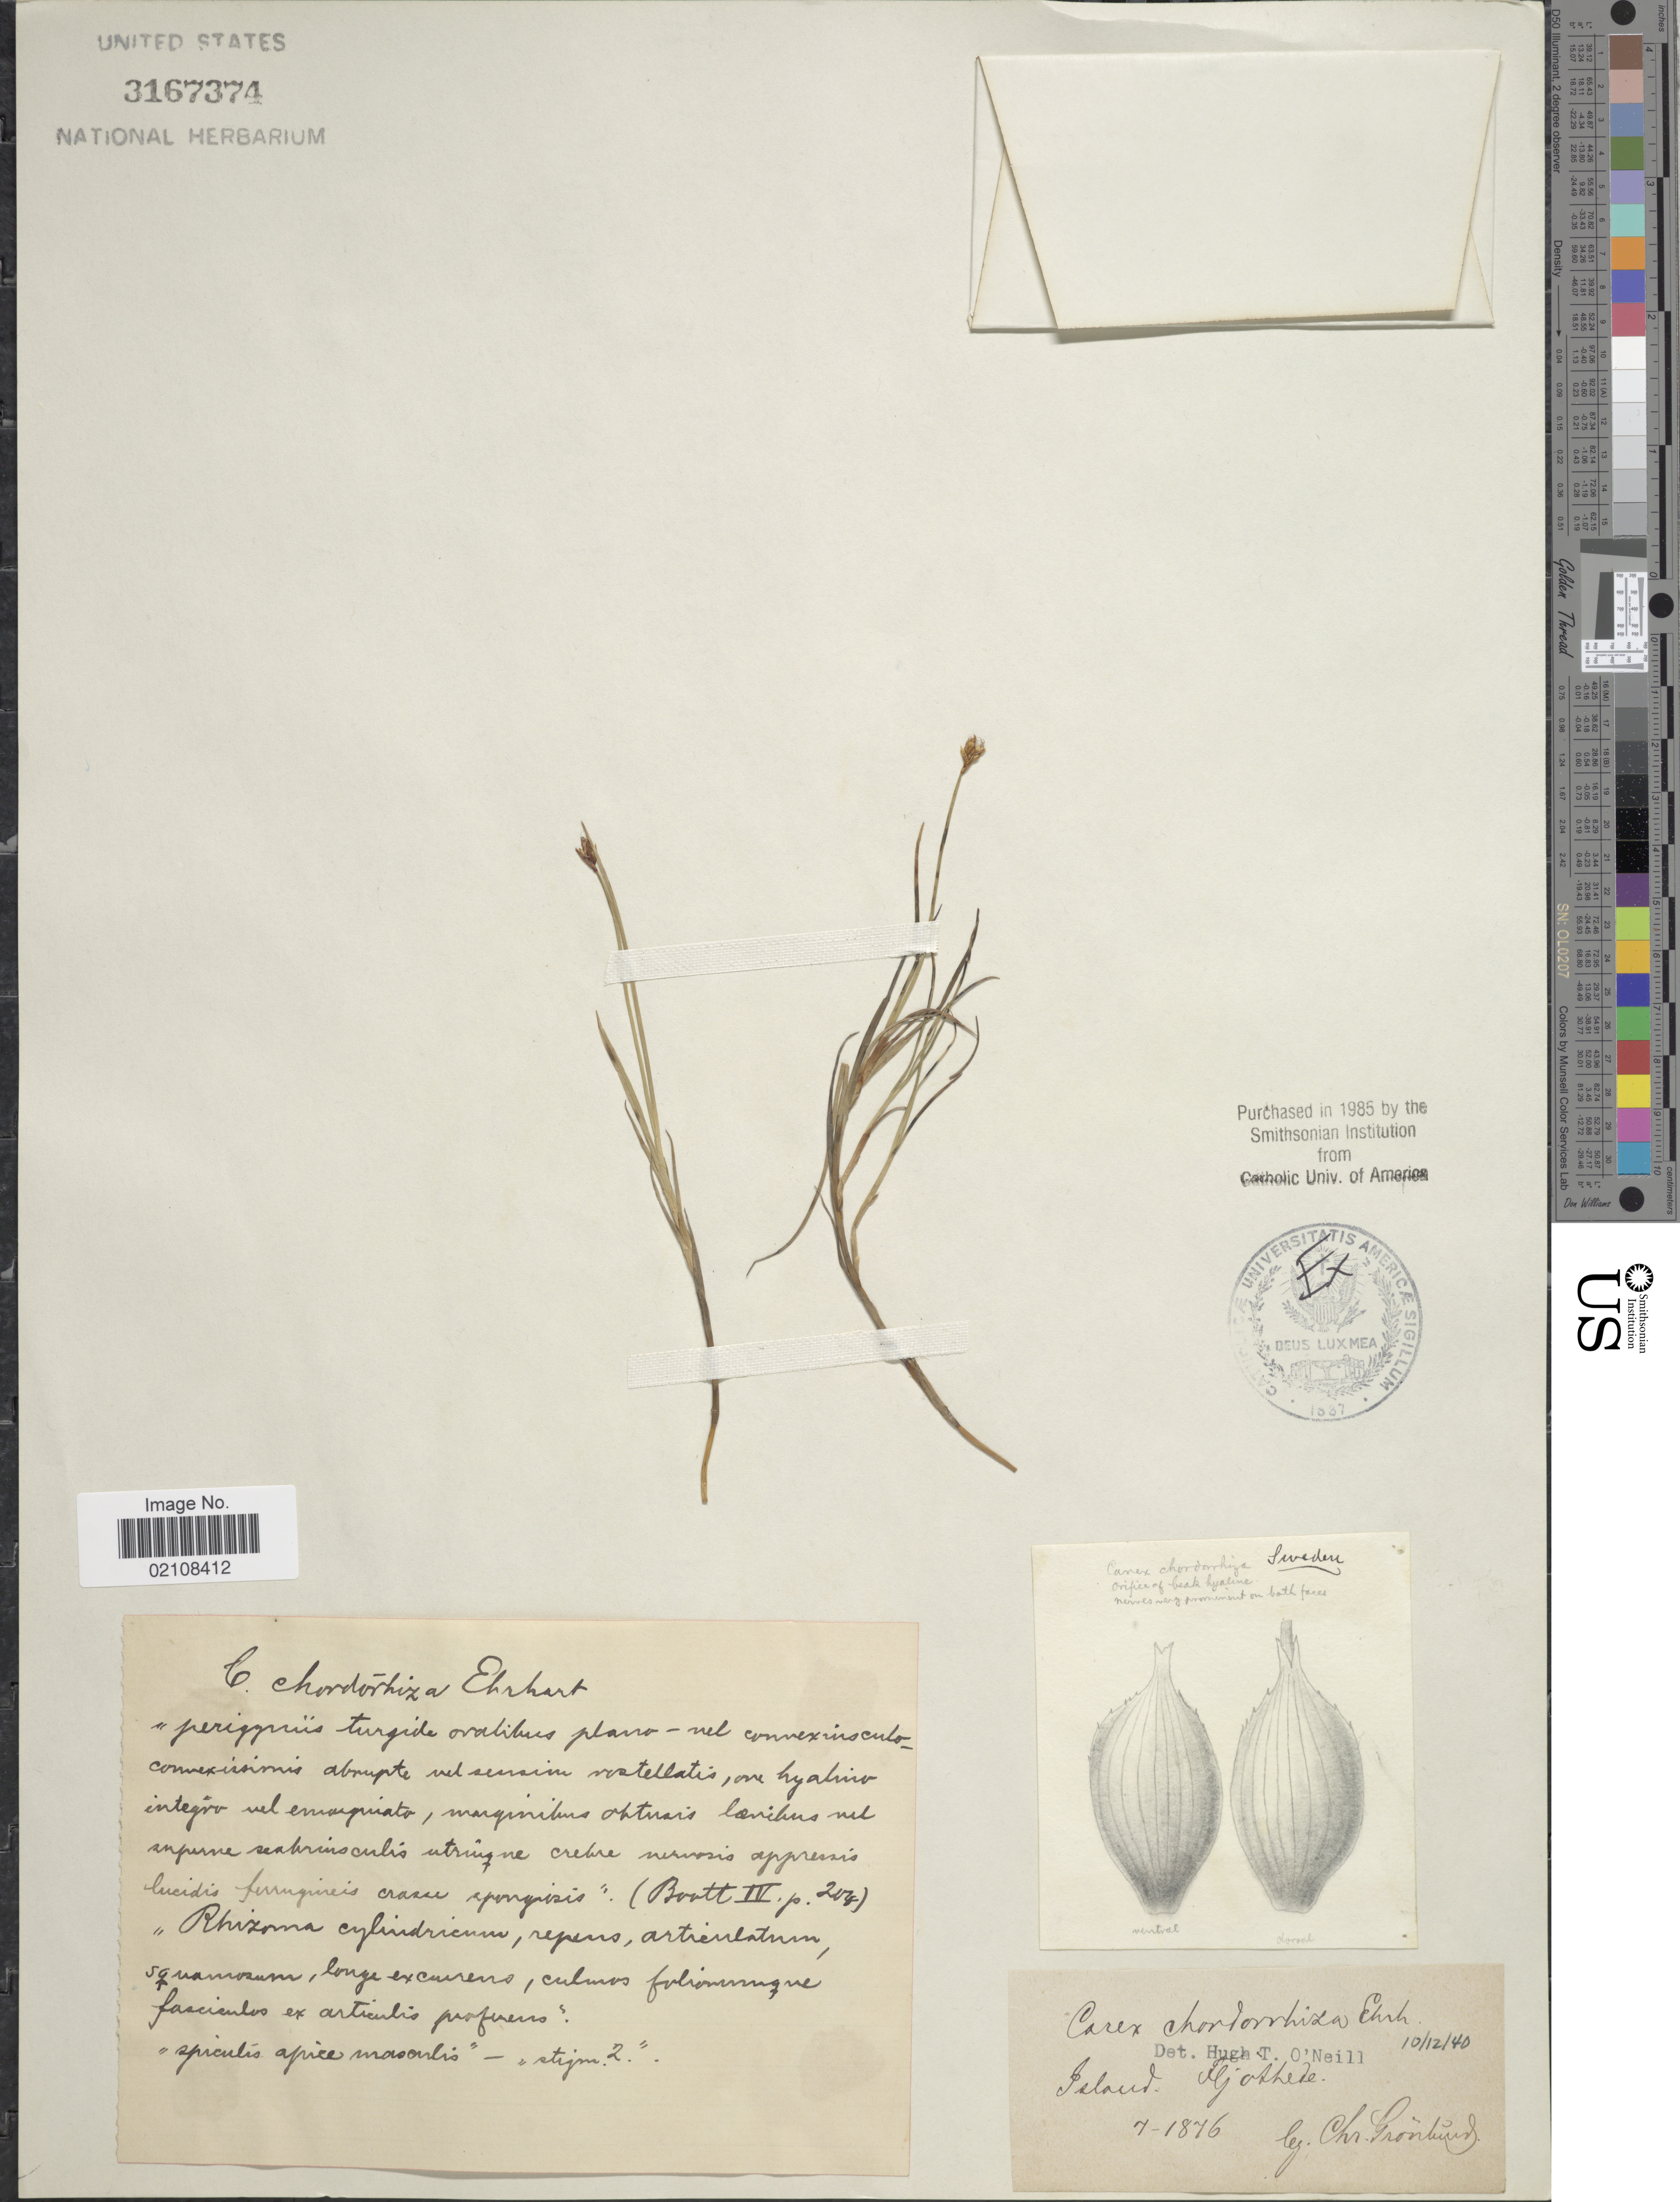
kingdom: Plantae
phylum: Tracheophyta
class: Liliopsida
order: Poales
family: Cyperaceae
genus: Carex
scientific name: Carex chordorrhiza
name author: L. f.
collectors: C. Gronlund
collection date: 1876-07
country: Denmark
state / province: Midtjylland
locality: Island, [illegible text]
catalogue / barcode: US 3167374